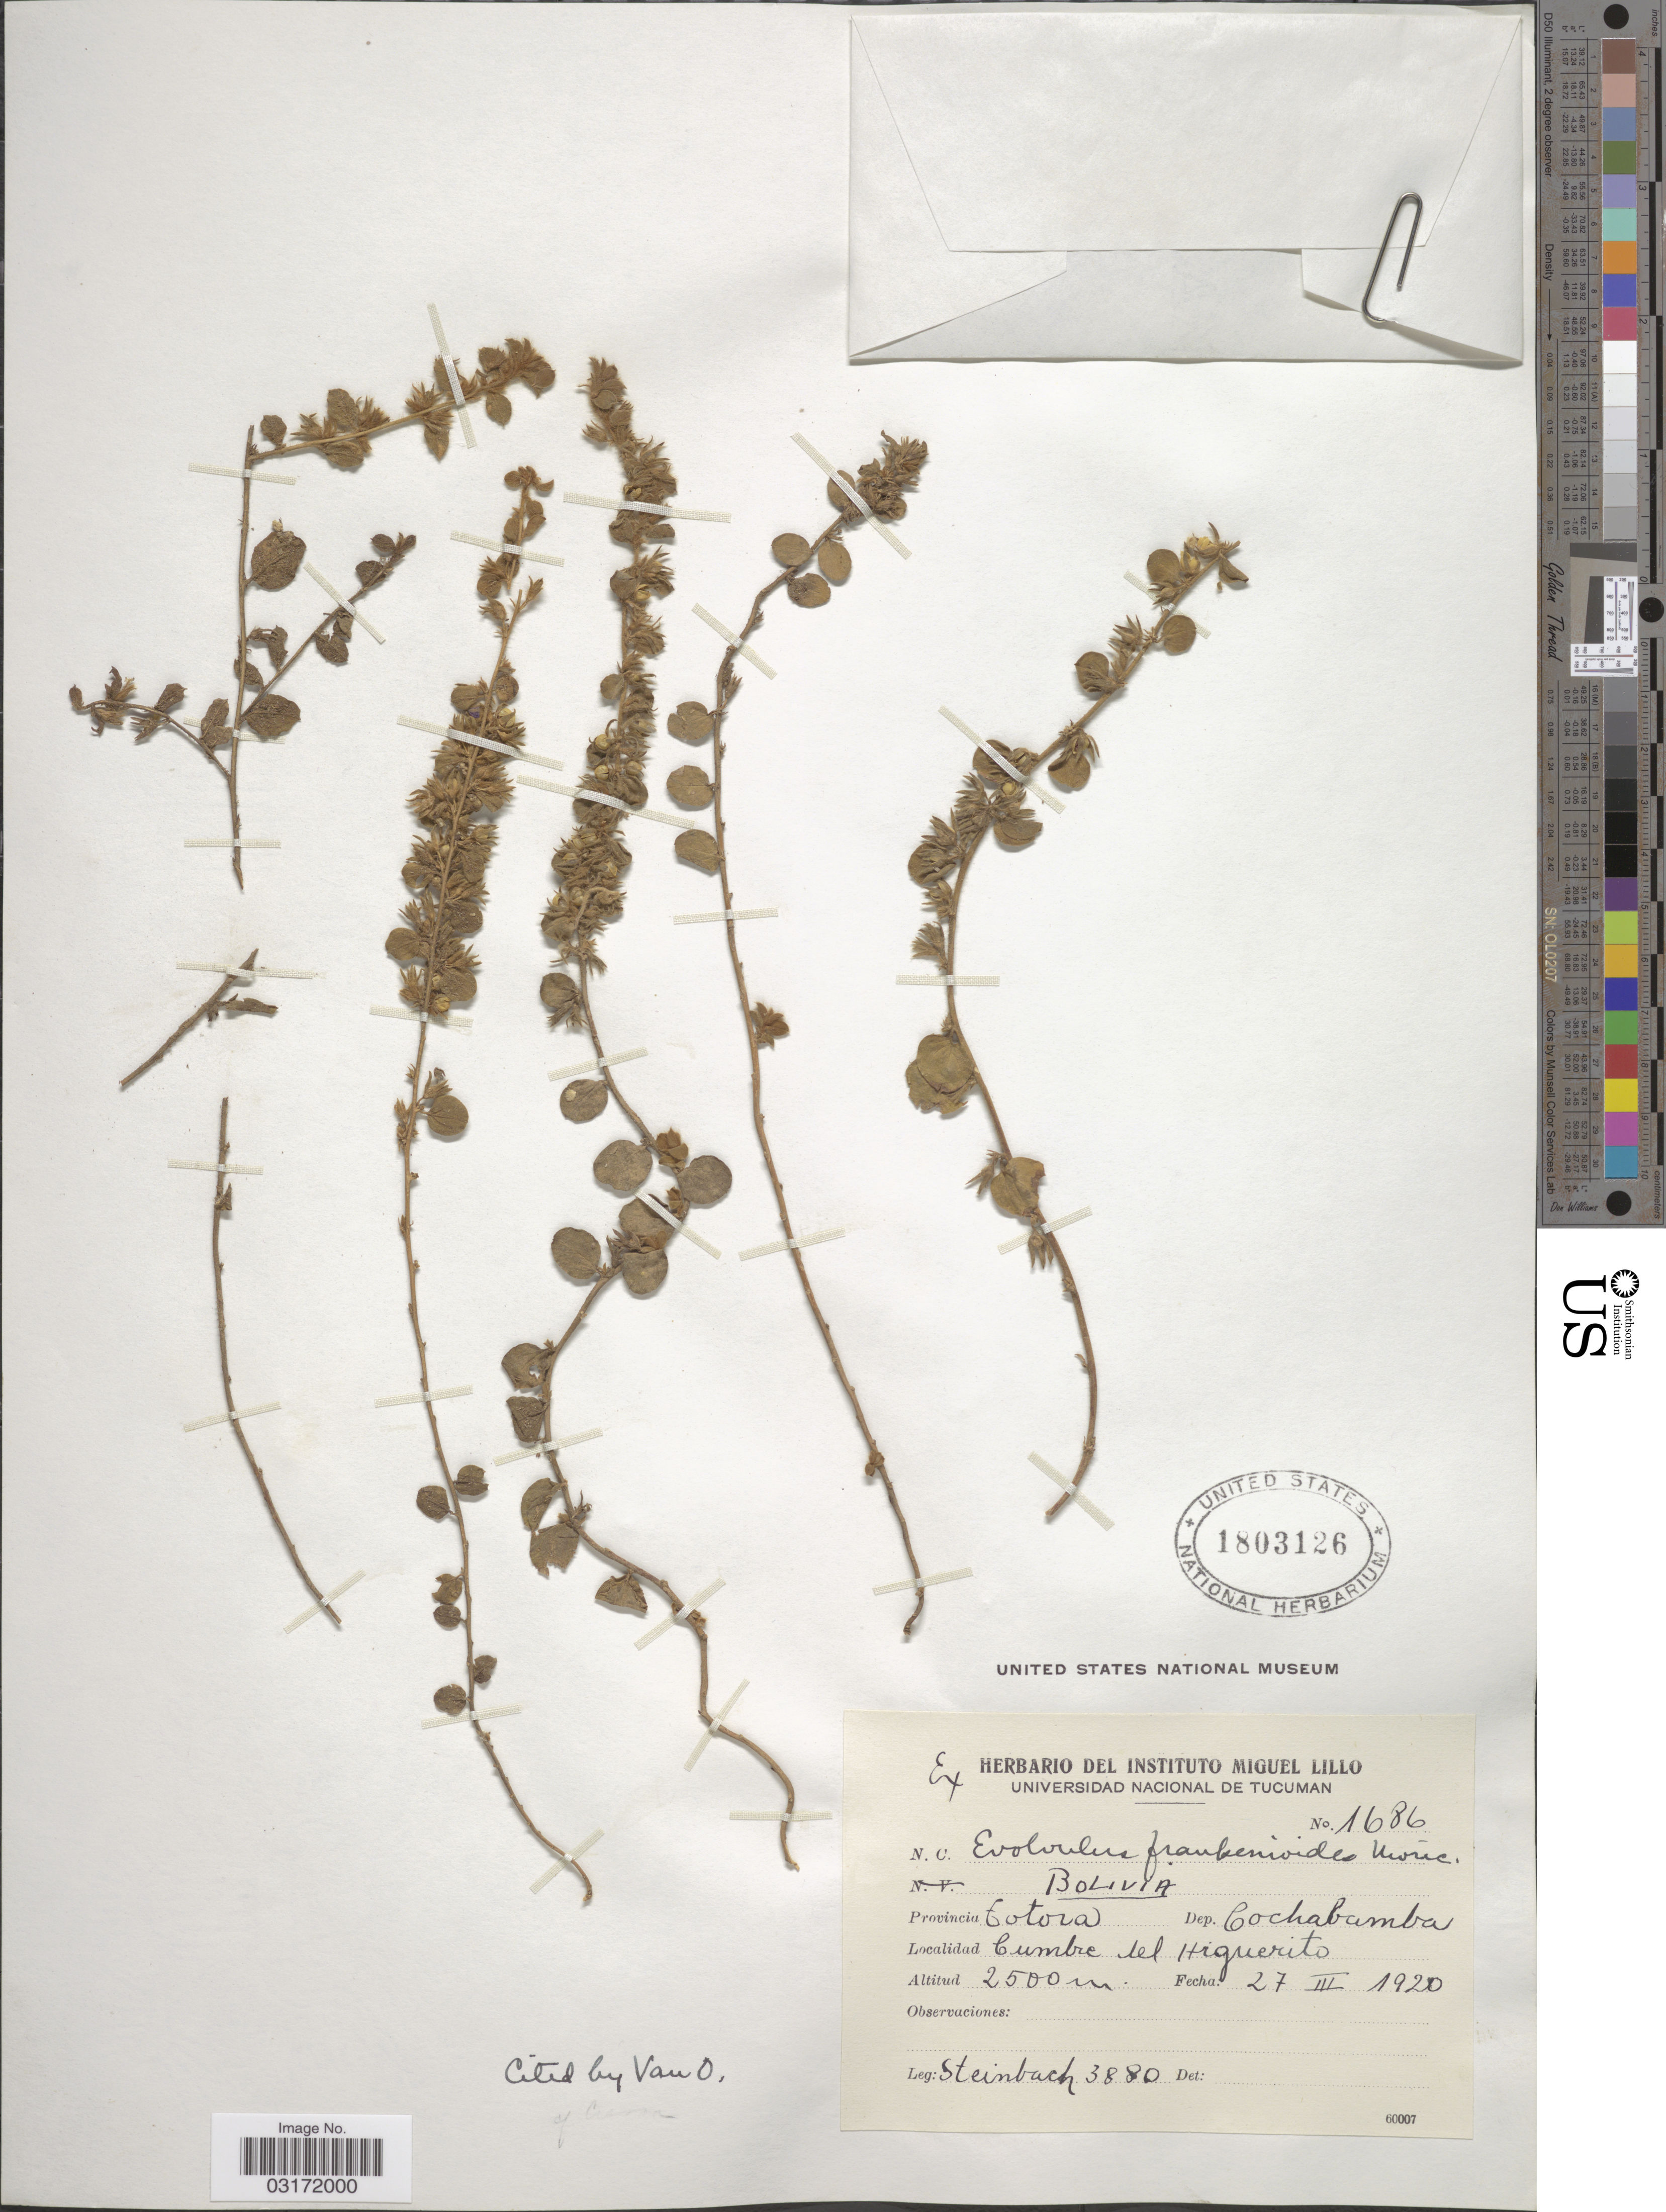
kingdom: Plantae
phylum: Tracheophyta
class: Magnoliopsida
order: Solanales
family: Convolvulaceae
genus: Evolvulus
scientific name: Evolvulus frankenioides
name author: Moric.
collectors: Steinbach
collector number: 3880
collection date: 1920-03-27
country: Bolivia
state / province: Cochabamba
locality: Provincia Totora. Dep. Cochabamba. Cumbre del Higuerito.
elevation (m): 2500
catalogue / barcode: US 1803126